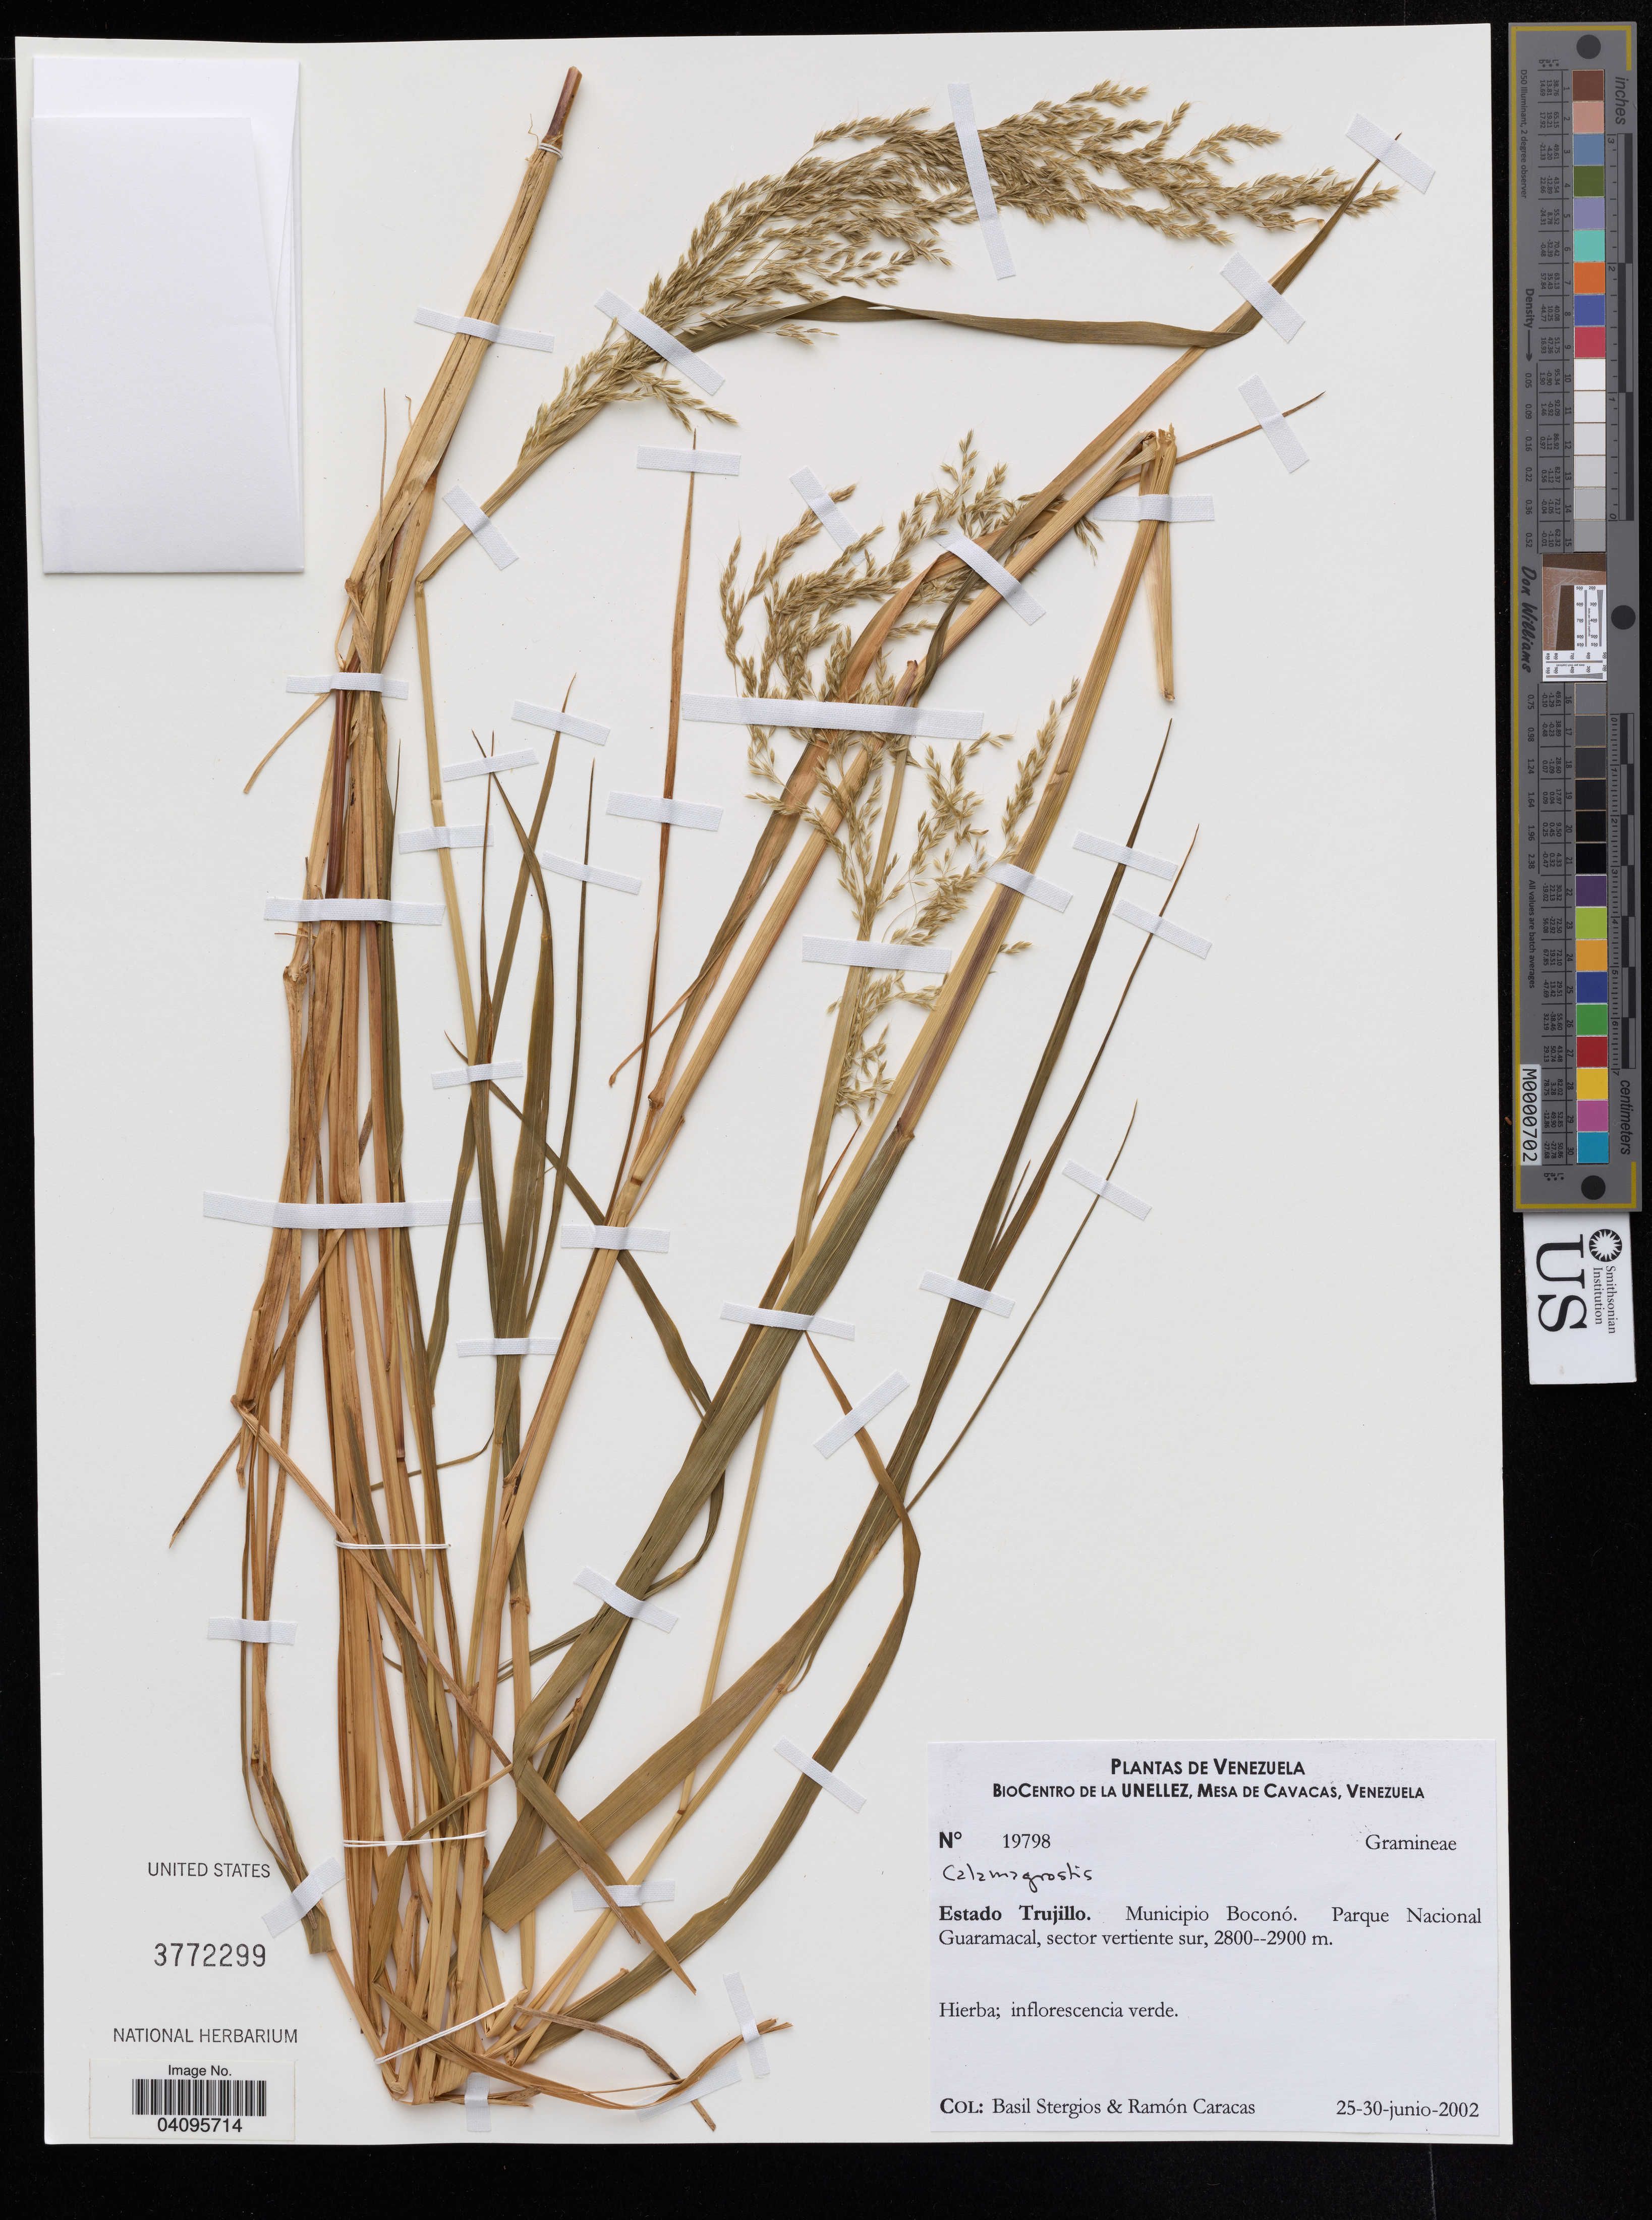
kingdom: Plantae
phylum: Tracheophyta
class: Liliopsida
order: Poales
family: Poaceae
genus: Calamagrostis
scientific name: Calamagrostis sp.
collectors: B. G. Stergios & R. Caracas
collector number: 19798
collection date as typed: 25 Jun 2002 to 30 Jun 2002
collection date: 2002-06-25/2002-06-30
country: Venezuela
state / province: Trujillo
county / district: Boconó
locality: Parque Nacional Guaramacal, vertiente sur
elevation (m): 2800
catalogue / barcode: US 3772299